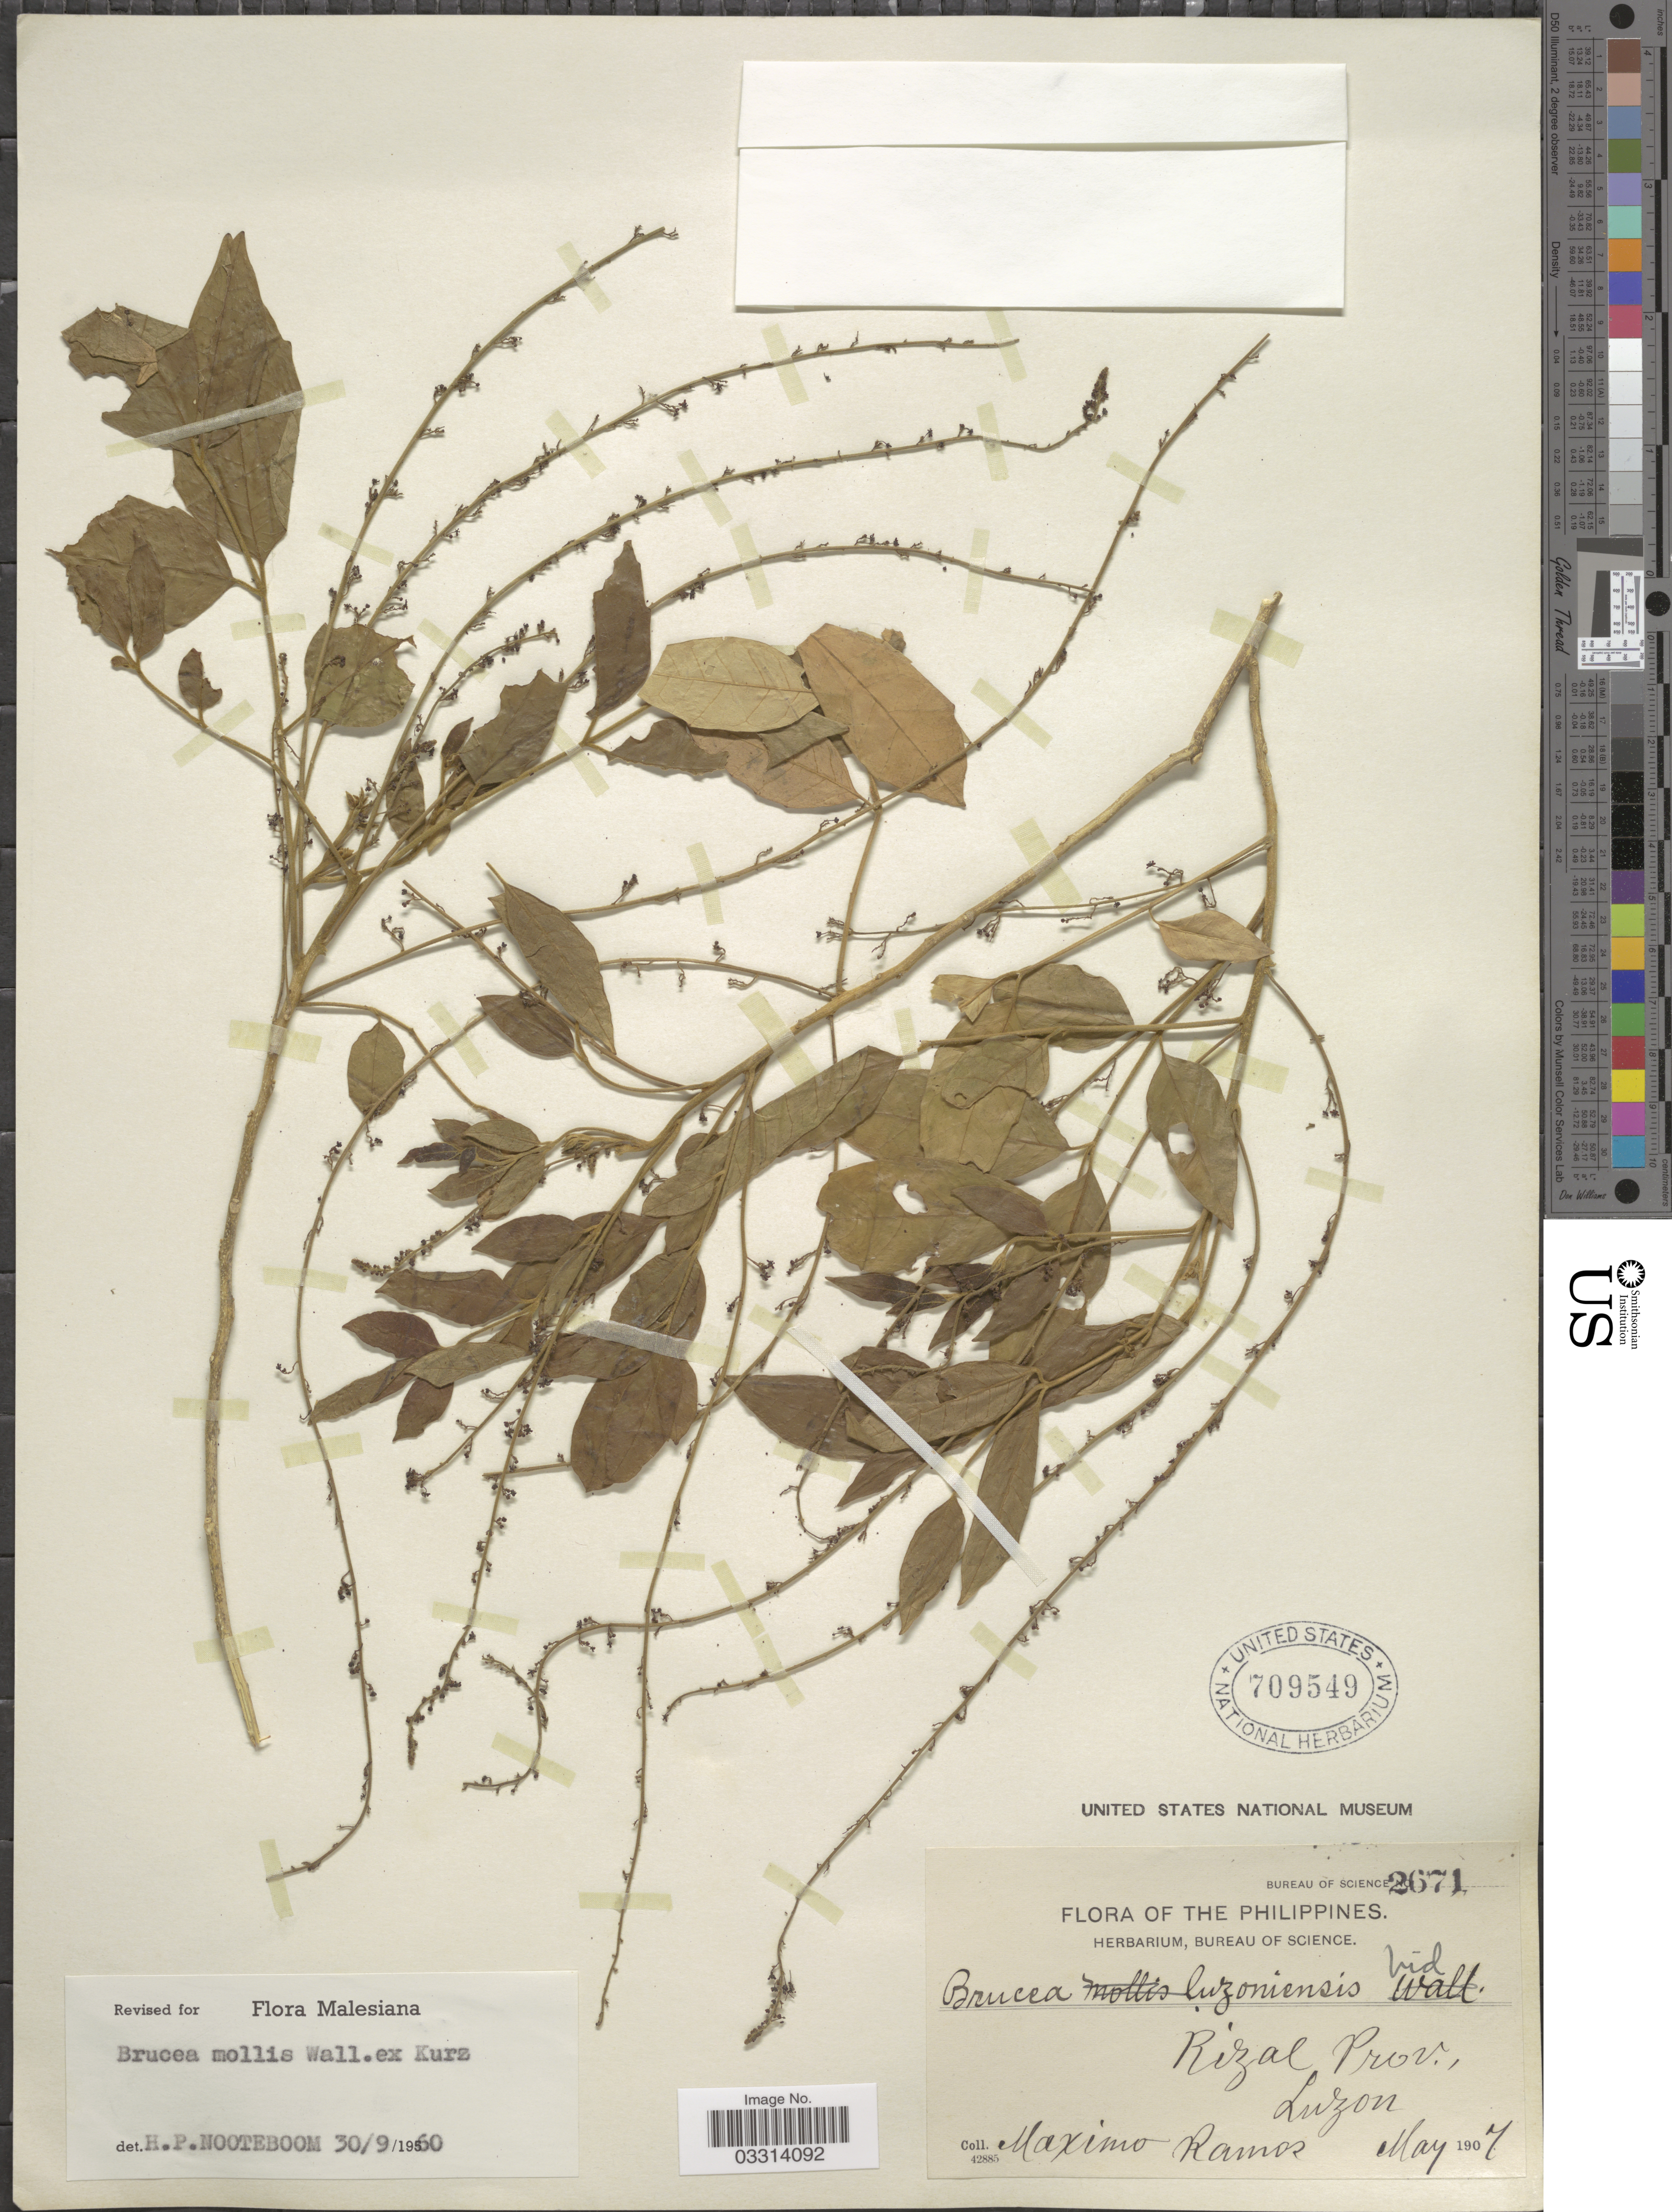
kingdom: Plantae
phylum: Tracheophyta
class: Magnoliopsida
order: Sapindales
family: Simaroubaceae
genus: Brucea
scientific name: Brucea mollis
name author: Wall. ex Kurz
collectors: M. Ramos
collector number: Bureau of Science 2671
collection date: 1907-05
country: Philippines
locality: Rizal Prov., Luzon.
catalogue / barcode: US 709549